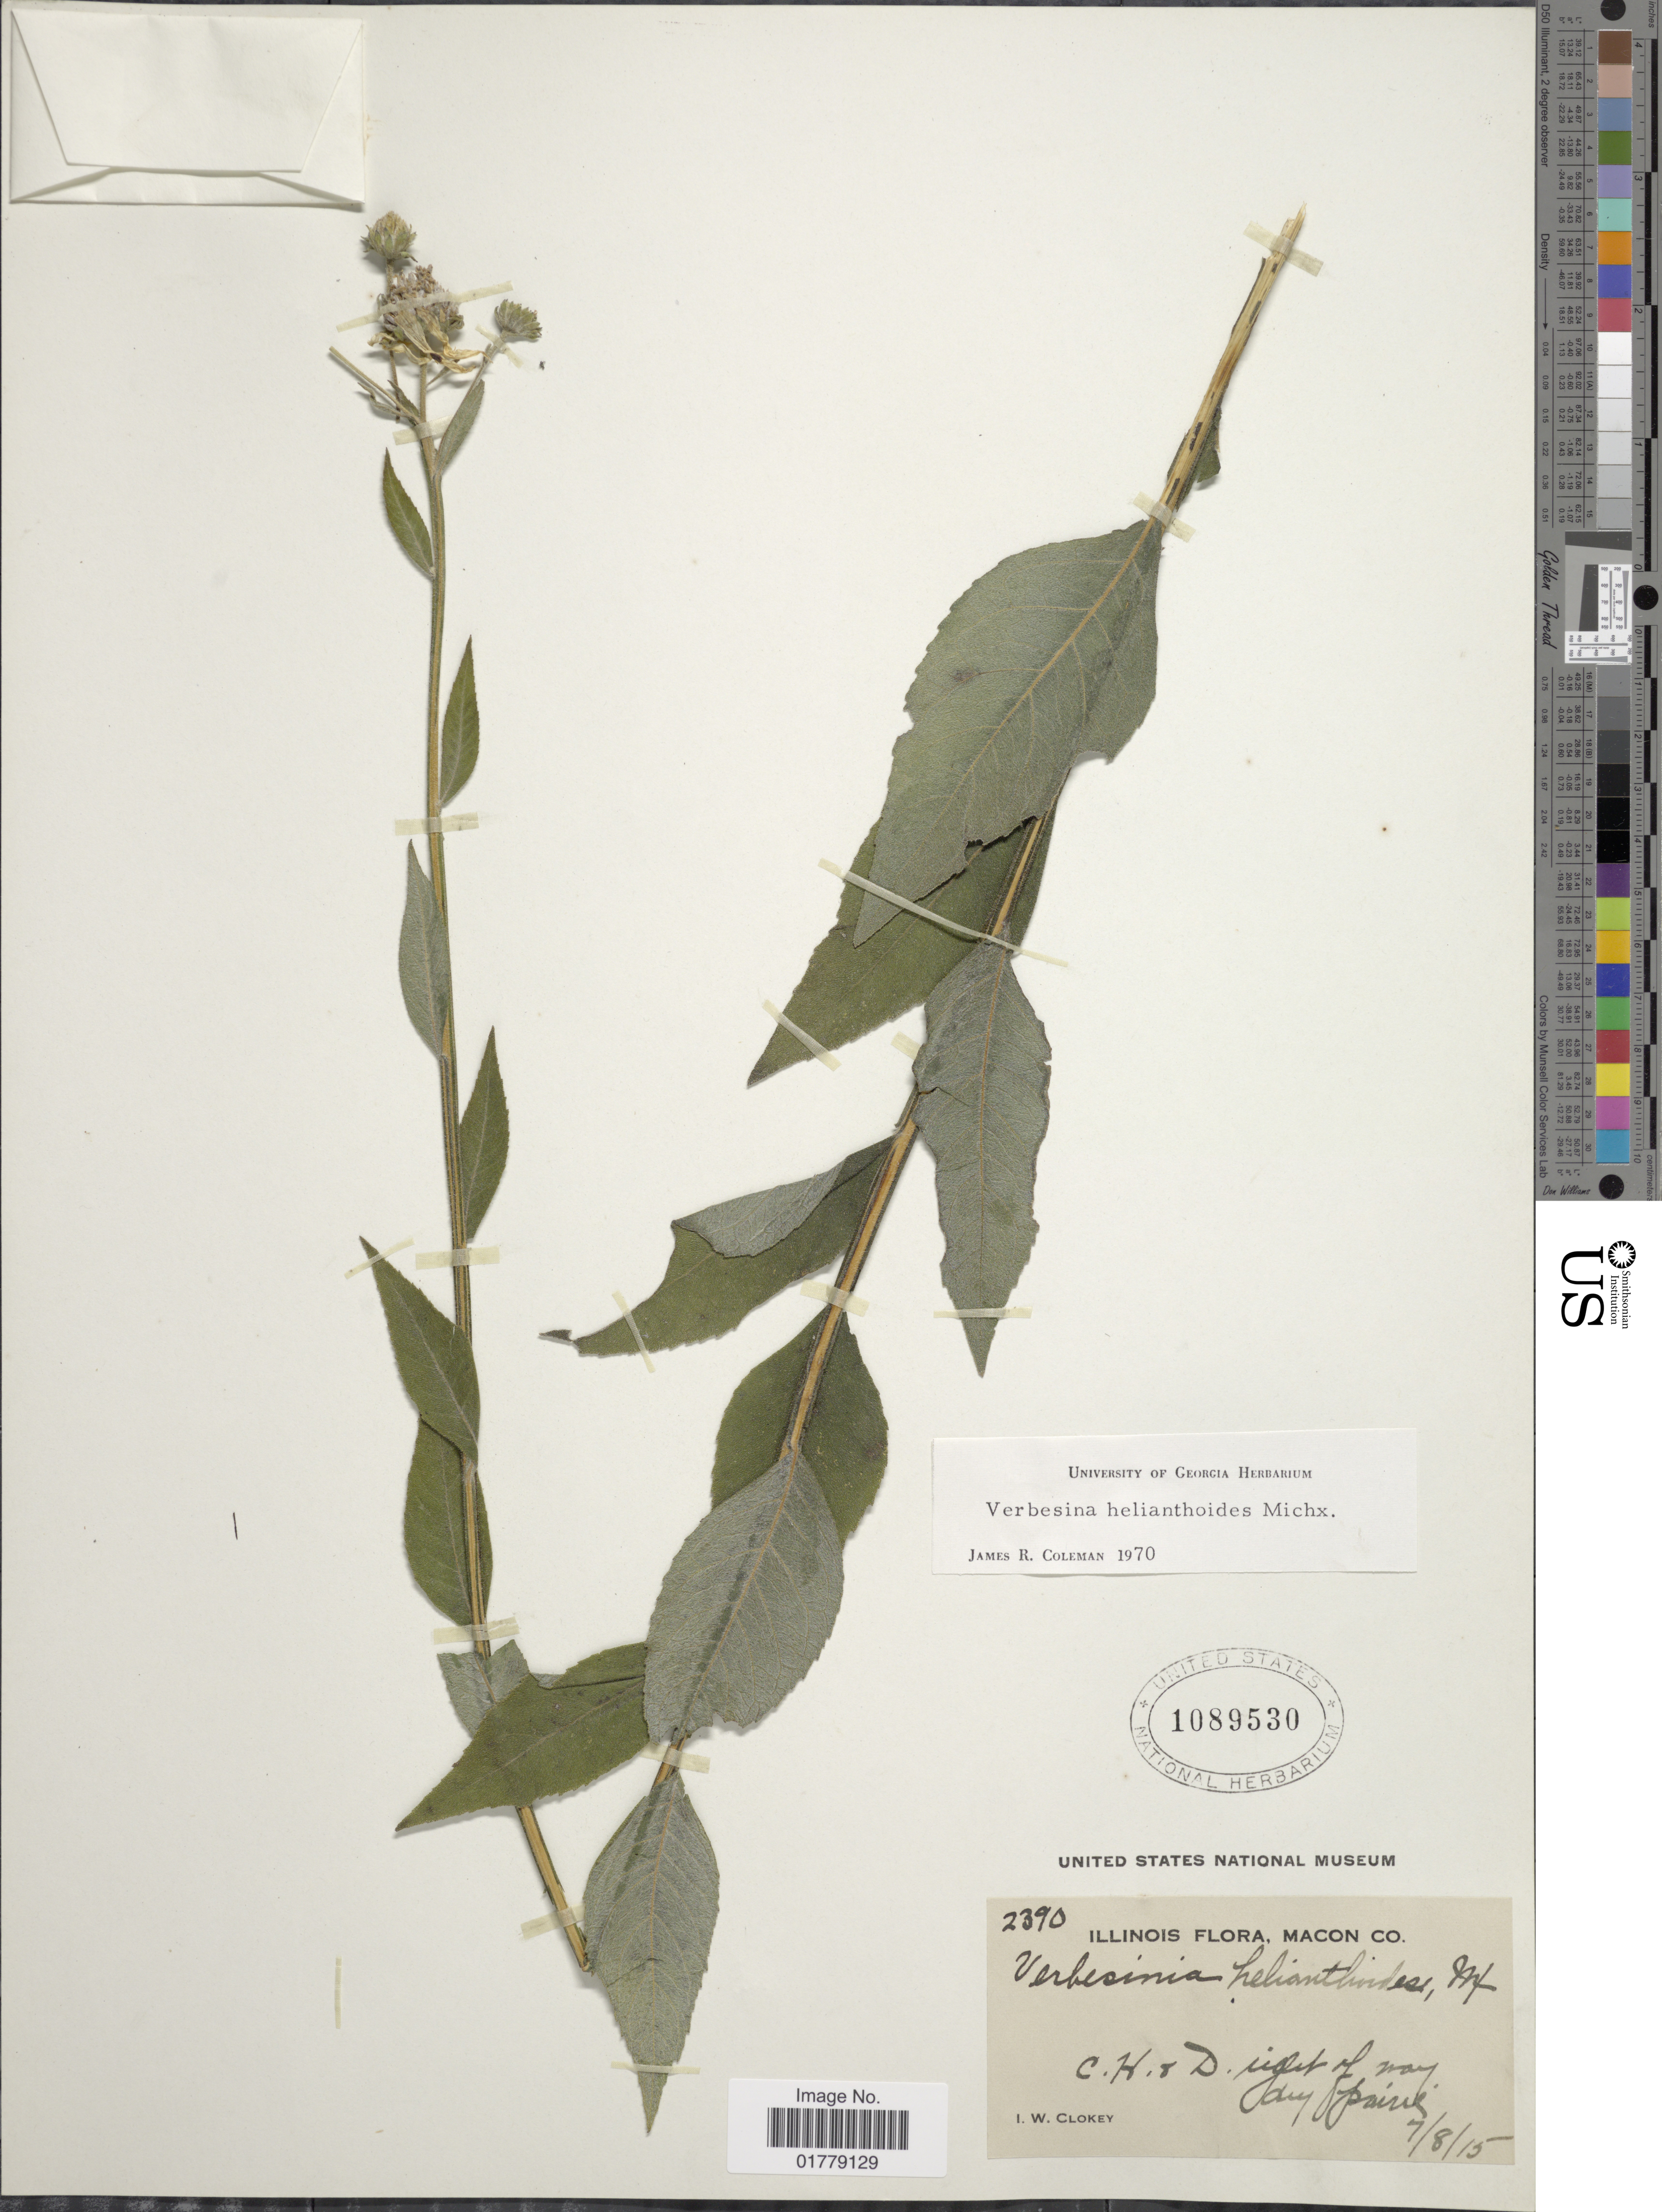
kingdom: Plantae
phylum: Tracheophyta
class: Magnoliopsida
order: Asterales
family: Asteraceae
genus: Verbesina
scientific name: Verbesina helianthoides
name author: Hook. & Arn. in Hook.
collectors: I. W. Clokey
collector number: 2390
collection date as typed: Transcribed d/m/y: 8/7/15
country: United States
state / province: Illinois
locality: Macon Co.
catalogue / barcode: US 1089530